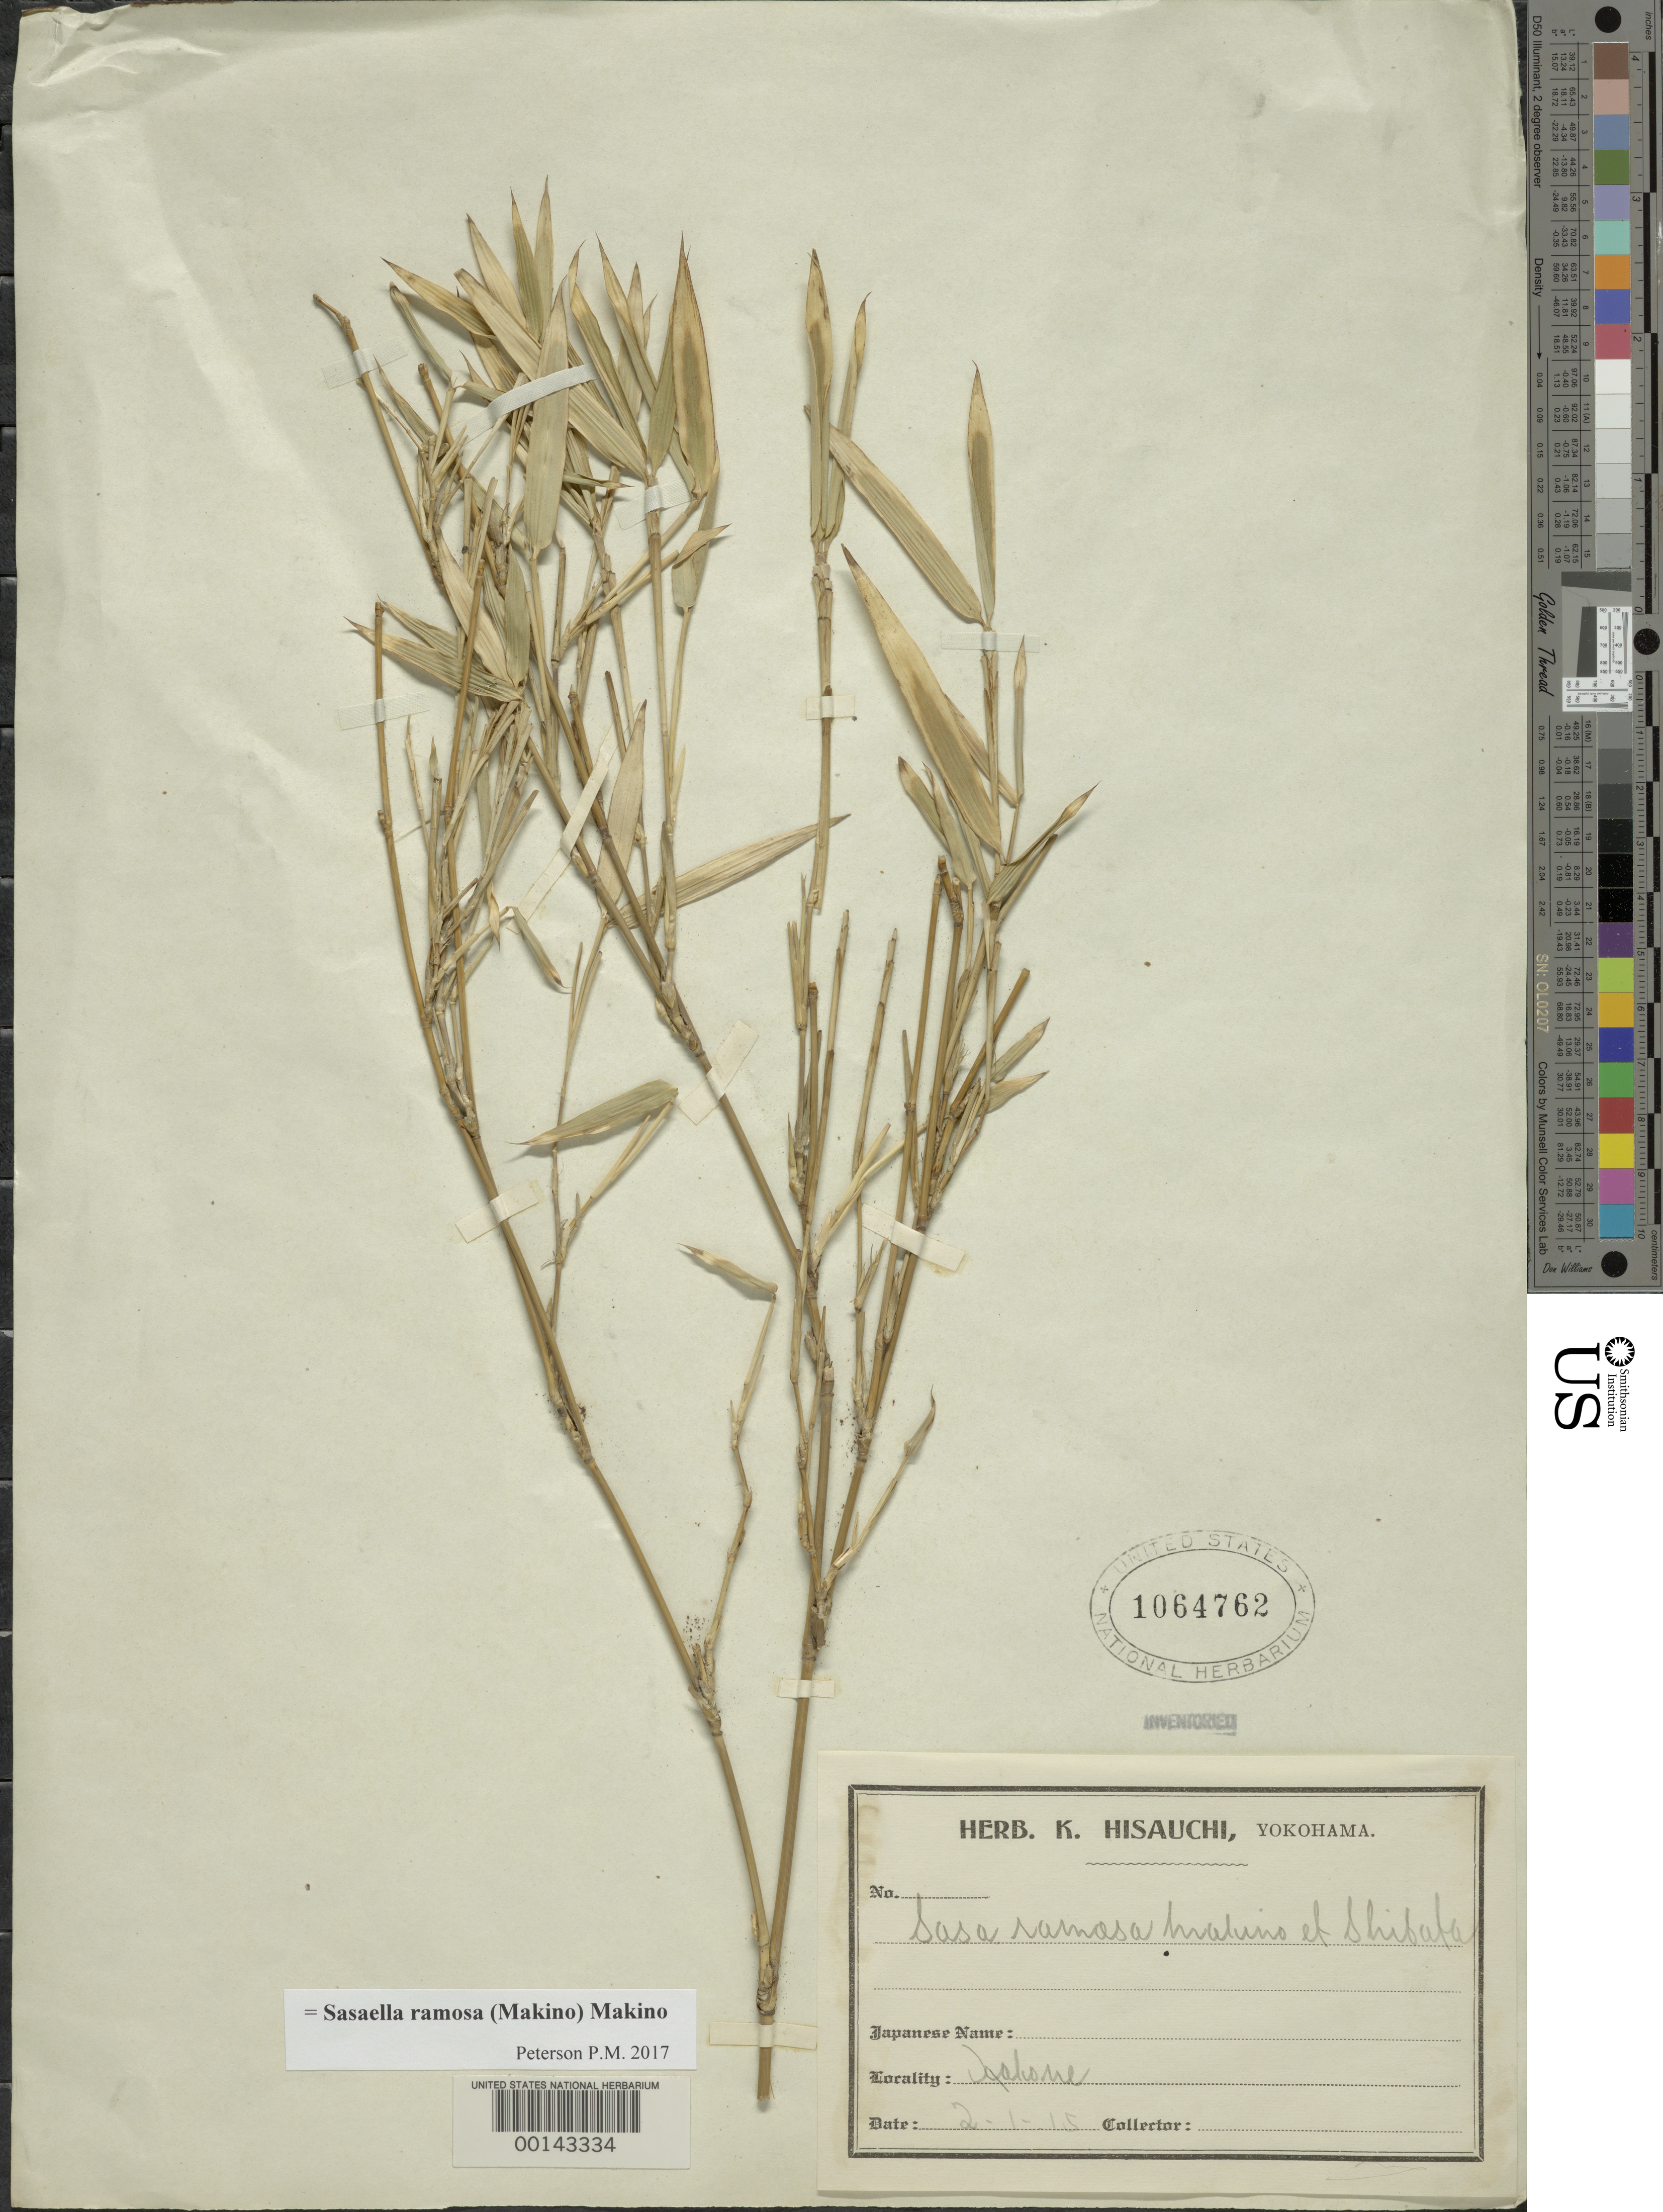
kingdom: Plantae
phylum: Tracheophyta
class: Liliopsida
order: Poales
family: Poaceae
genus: Sasaella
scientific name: Sasaella ramosa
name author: (Makino) Makino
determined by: Poaceae Reorganization Project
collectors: K. Hisauchi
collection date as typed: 02 Jun 1915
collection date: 1915-06-02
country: Japan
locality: Mt. kakone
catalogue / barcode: US 1064762